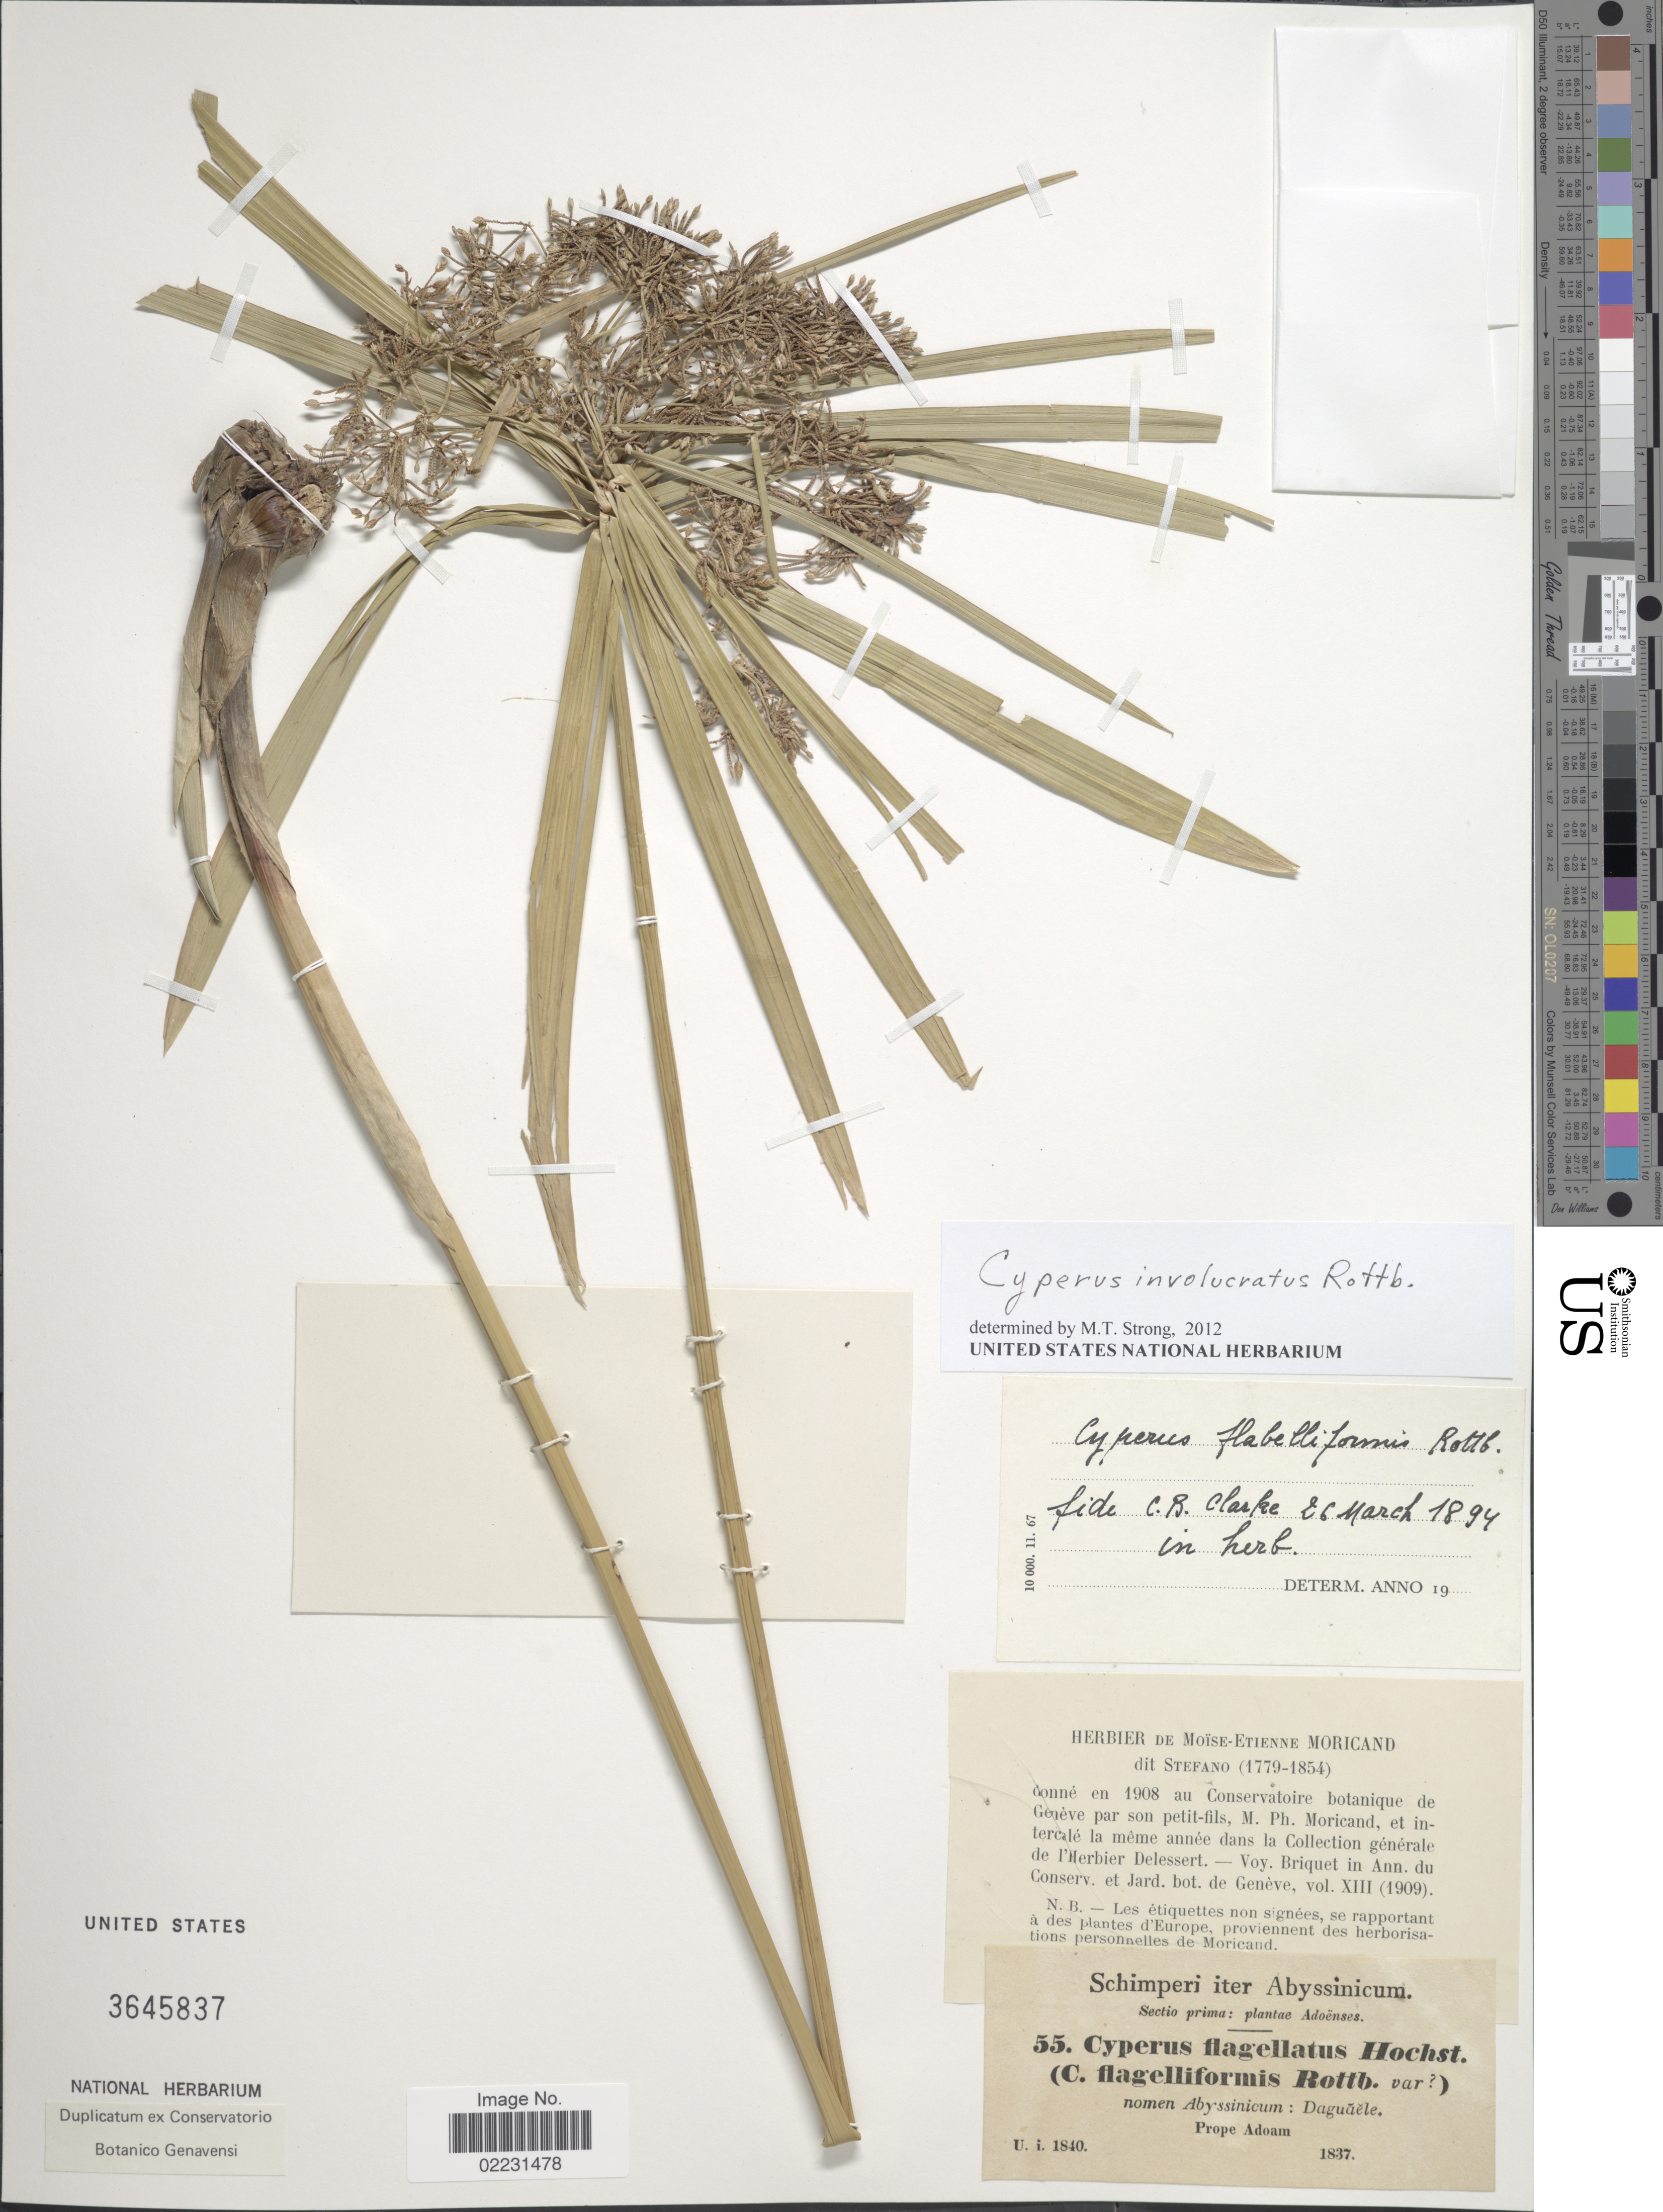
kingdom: Plantae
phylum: Tracheophyta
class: Liliopsida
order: Poales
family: Cyperaceae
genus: Cyperus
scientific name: Cyperus involucratus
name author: Rottb.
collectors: -. Schimper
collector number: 55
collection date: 1837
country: Eritrea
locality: Abbyssinicum, Prope Adoam.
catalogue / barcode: US 3645837